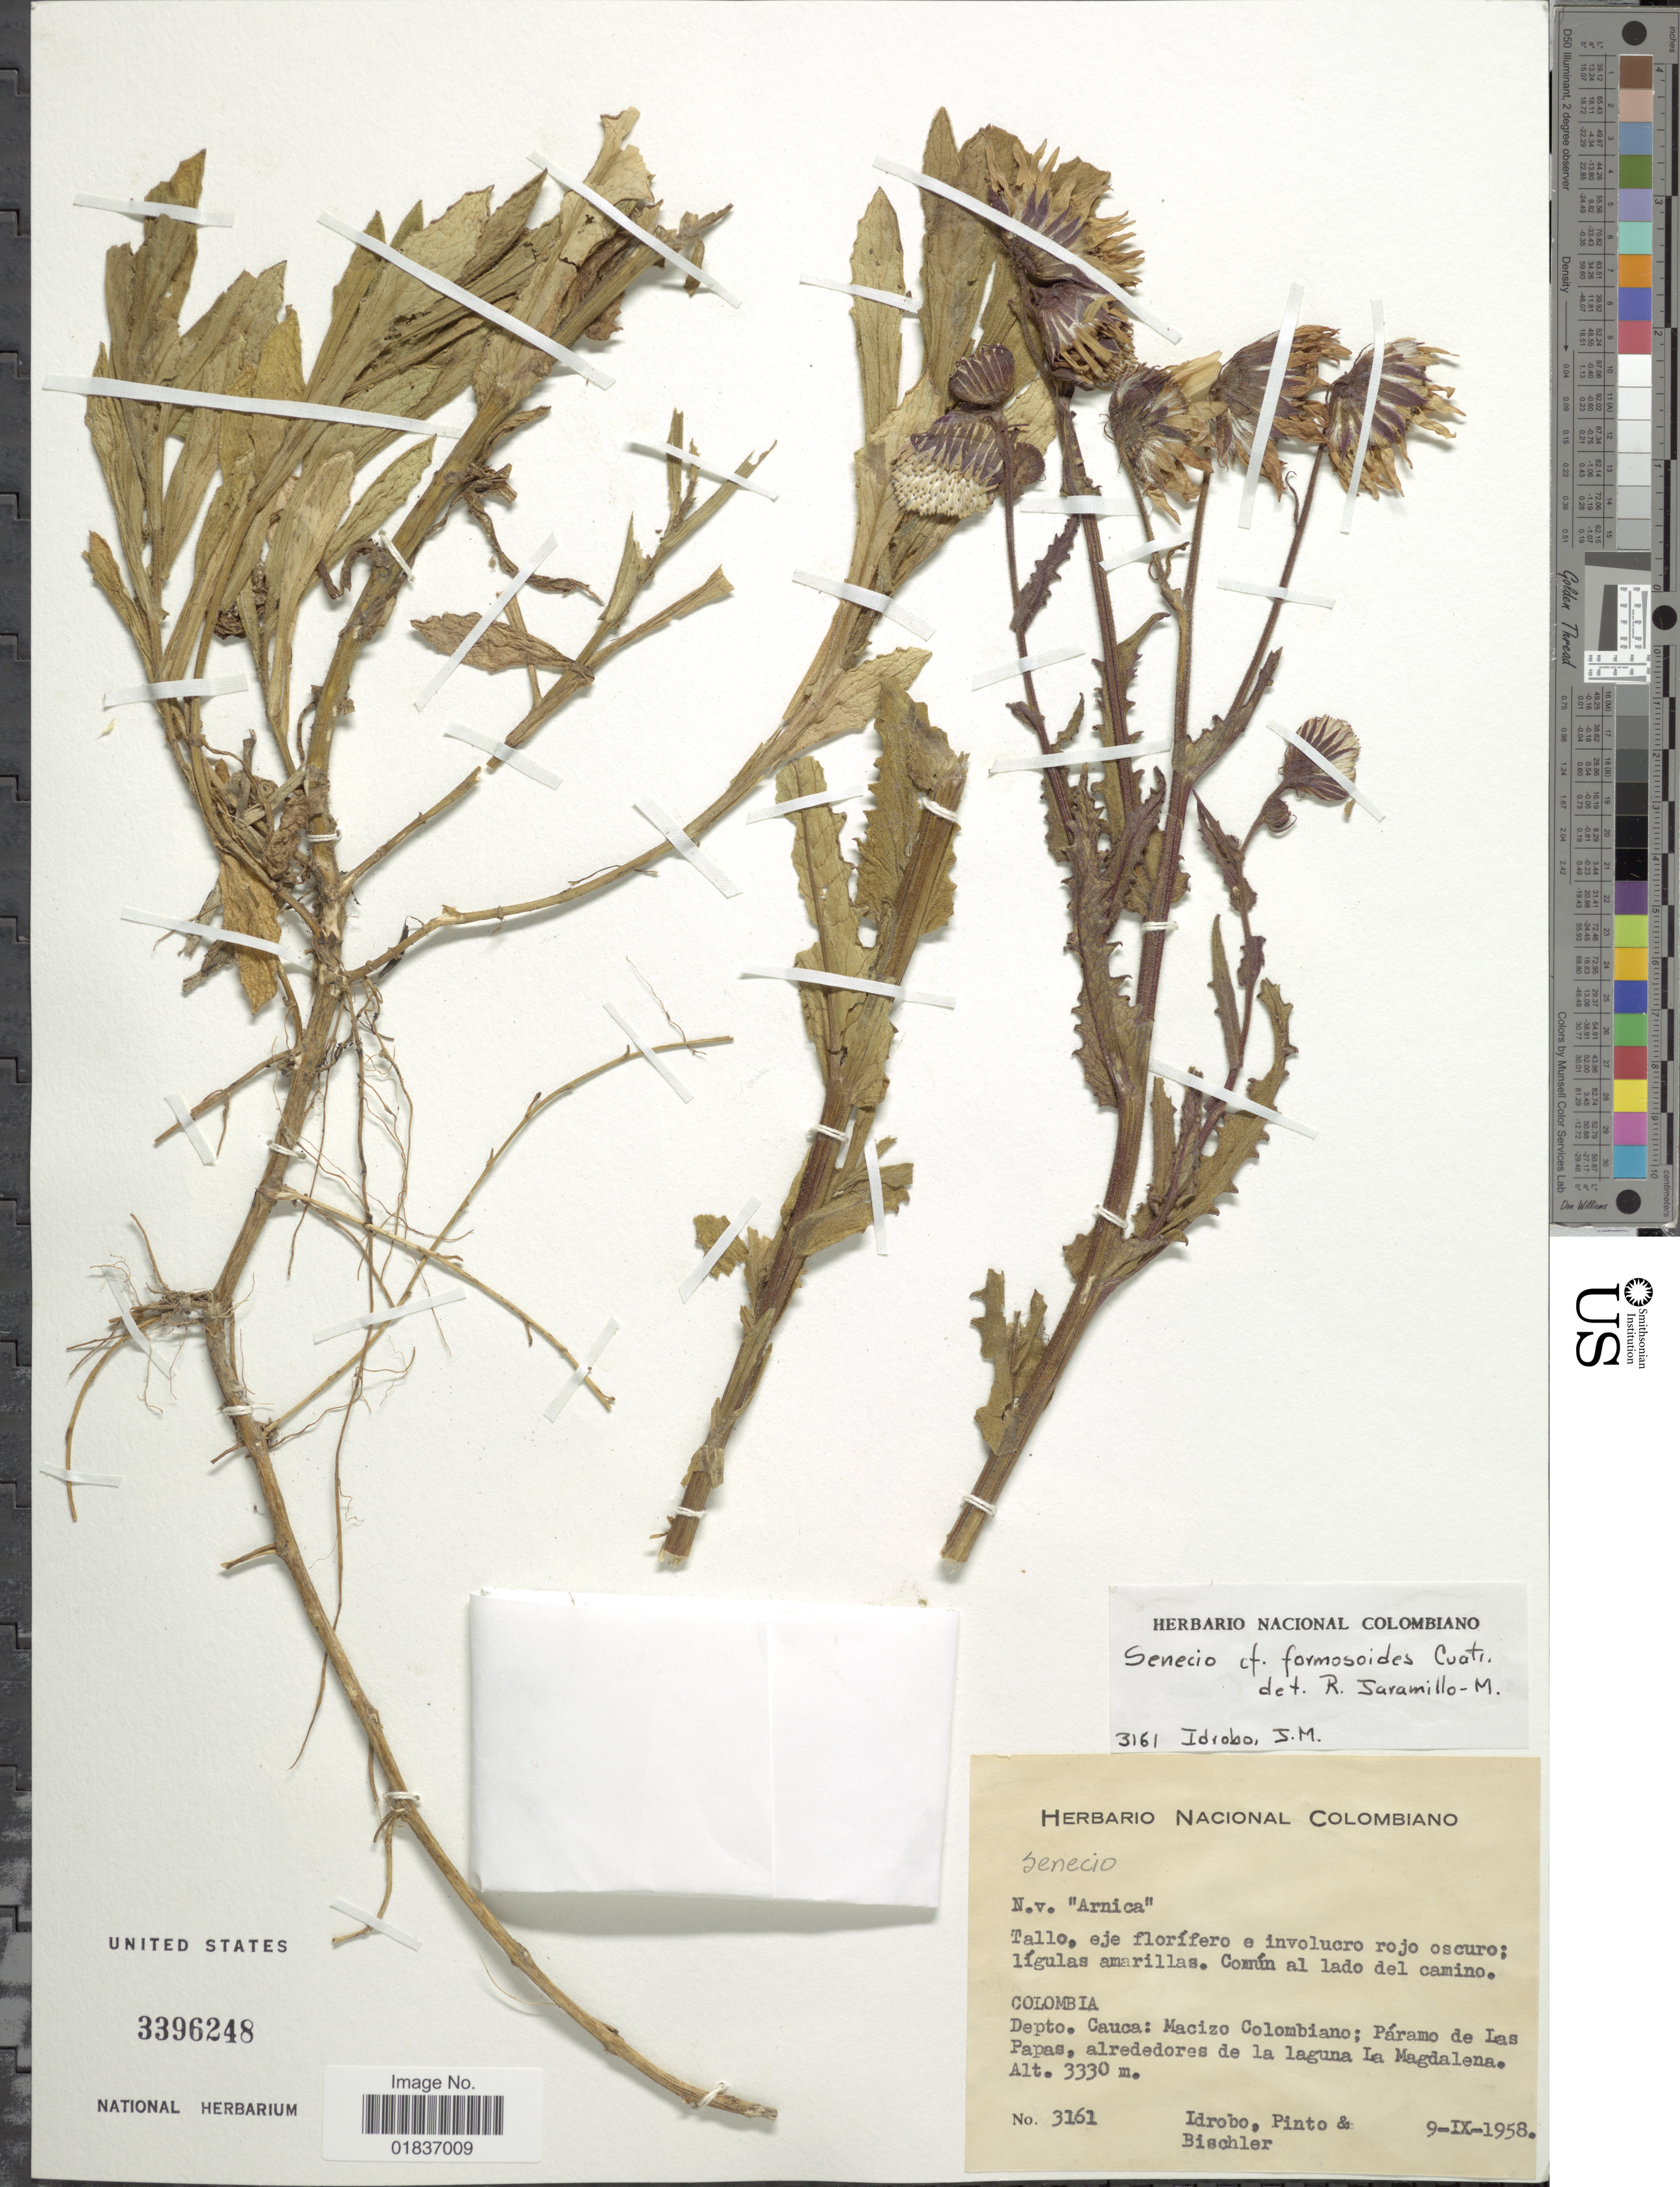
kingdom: Plantae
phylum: Tracheophyta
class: Magnoliopsida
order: Asterales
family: Asteraceae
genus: Senecio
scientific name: Senecio formosoides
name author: Cuatrec.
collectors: J. M. Idrobo, Pinto, -- & -. Bischler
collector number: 3161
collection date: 1958-09-09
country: Colombia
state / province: Cauca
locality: Depto. Cauca: Macizo Colombiano; Paramo de Las Papas, alrededores de la laguna La Magdalena.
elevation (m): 3330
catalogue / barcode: US 3396248